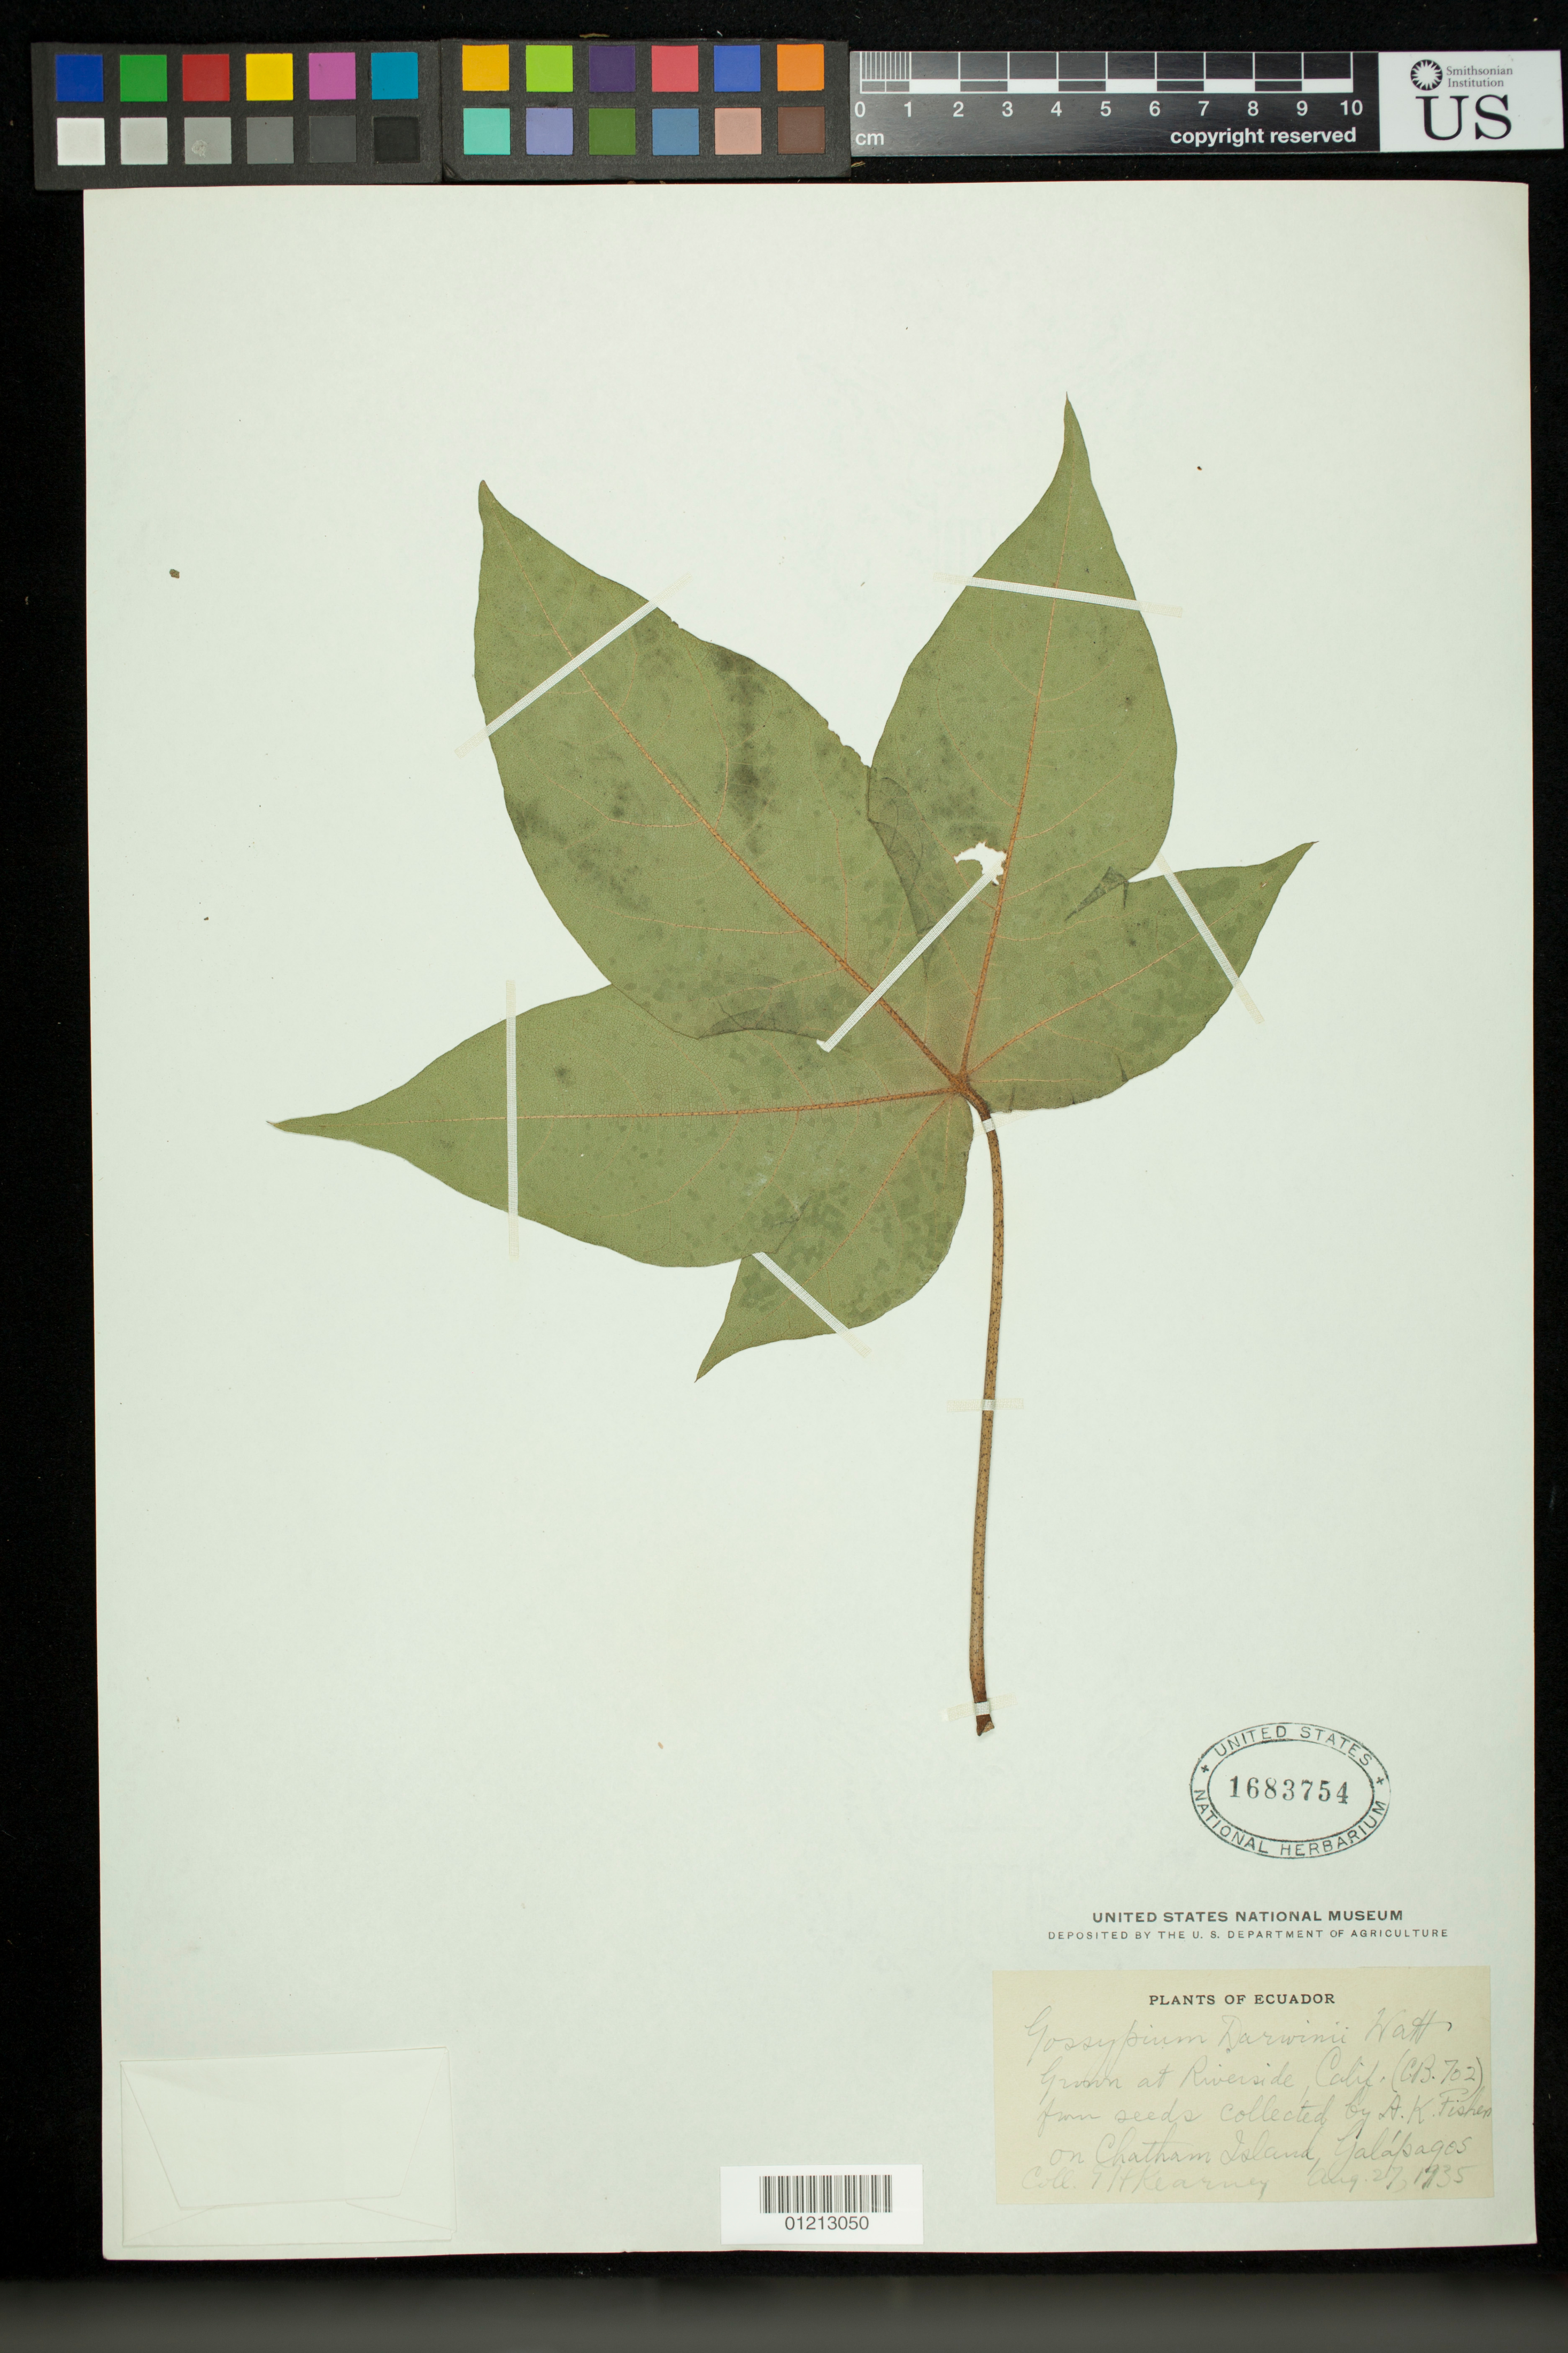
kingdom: Plantae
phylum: Tracheophyta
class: Magnoliopsida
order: Malvales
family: Malvaceae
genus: Gossypium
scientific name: Gossypium barbadense var. darwinii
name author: (G. Watt) J.B. Hutch.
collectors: T. H. Kearney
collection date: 1935-08-27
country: United States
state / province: California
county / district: Riverside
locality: Grown at Riverside, Calif. (C.B. 702) from seeds collected by A. K. Fisher on Chatham Island, Galapagos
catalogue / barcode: US 1683754